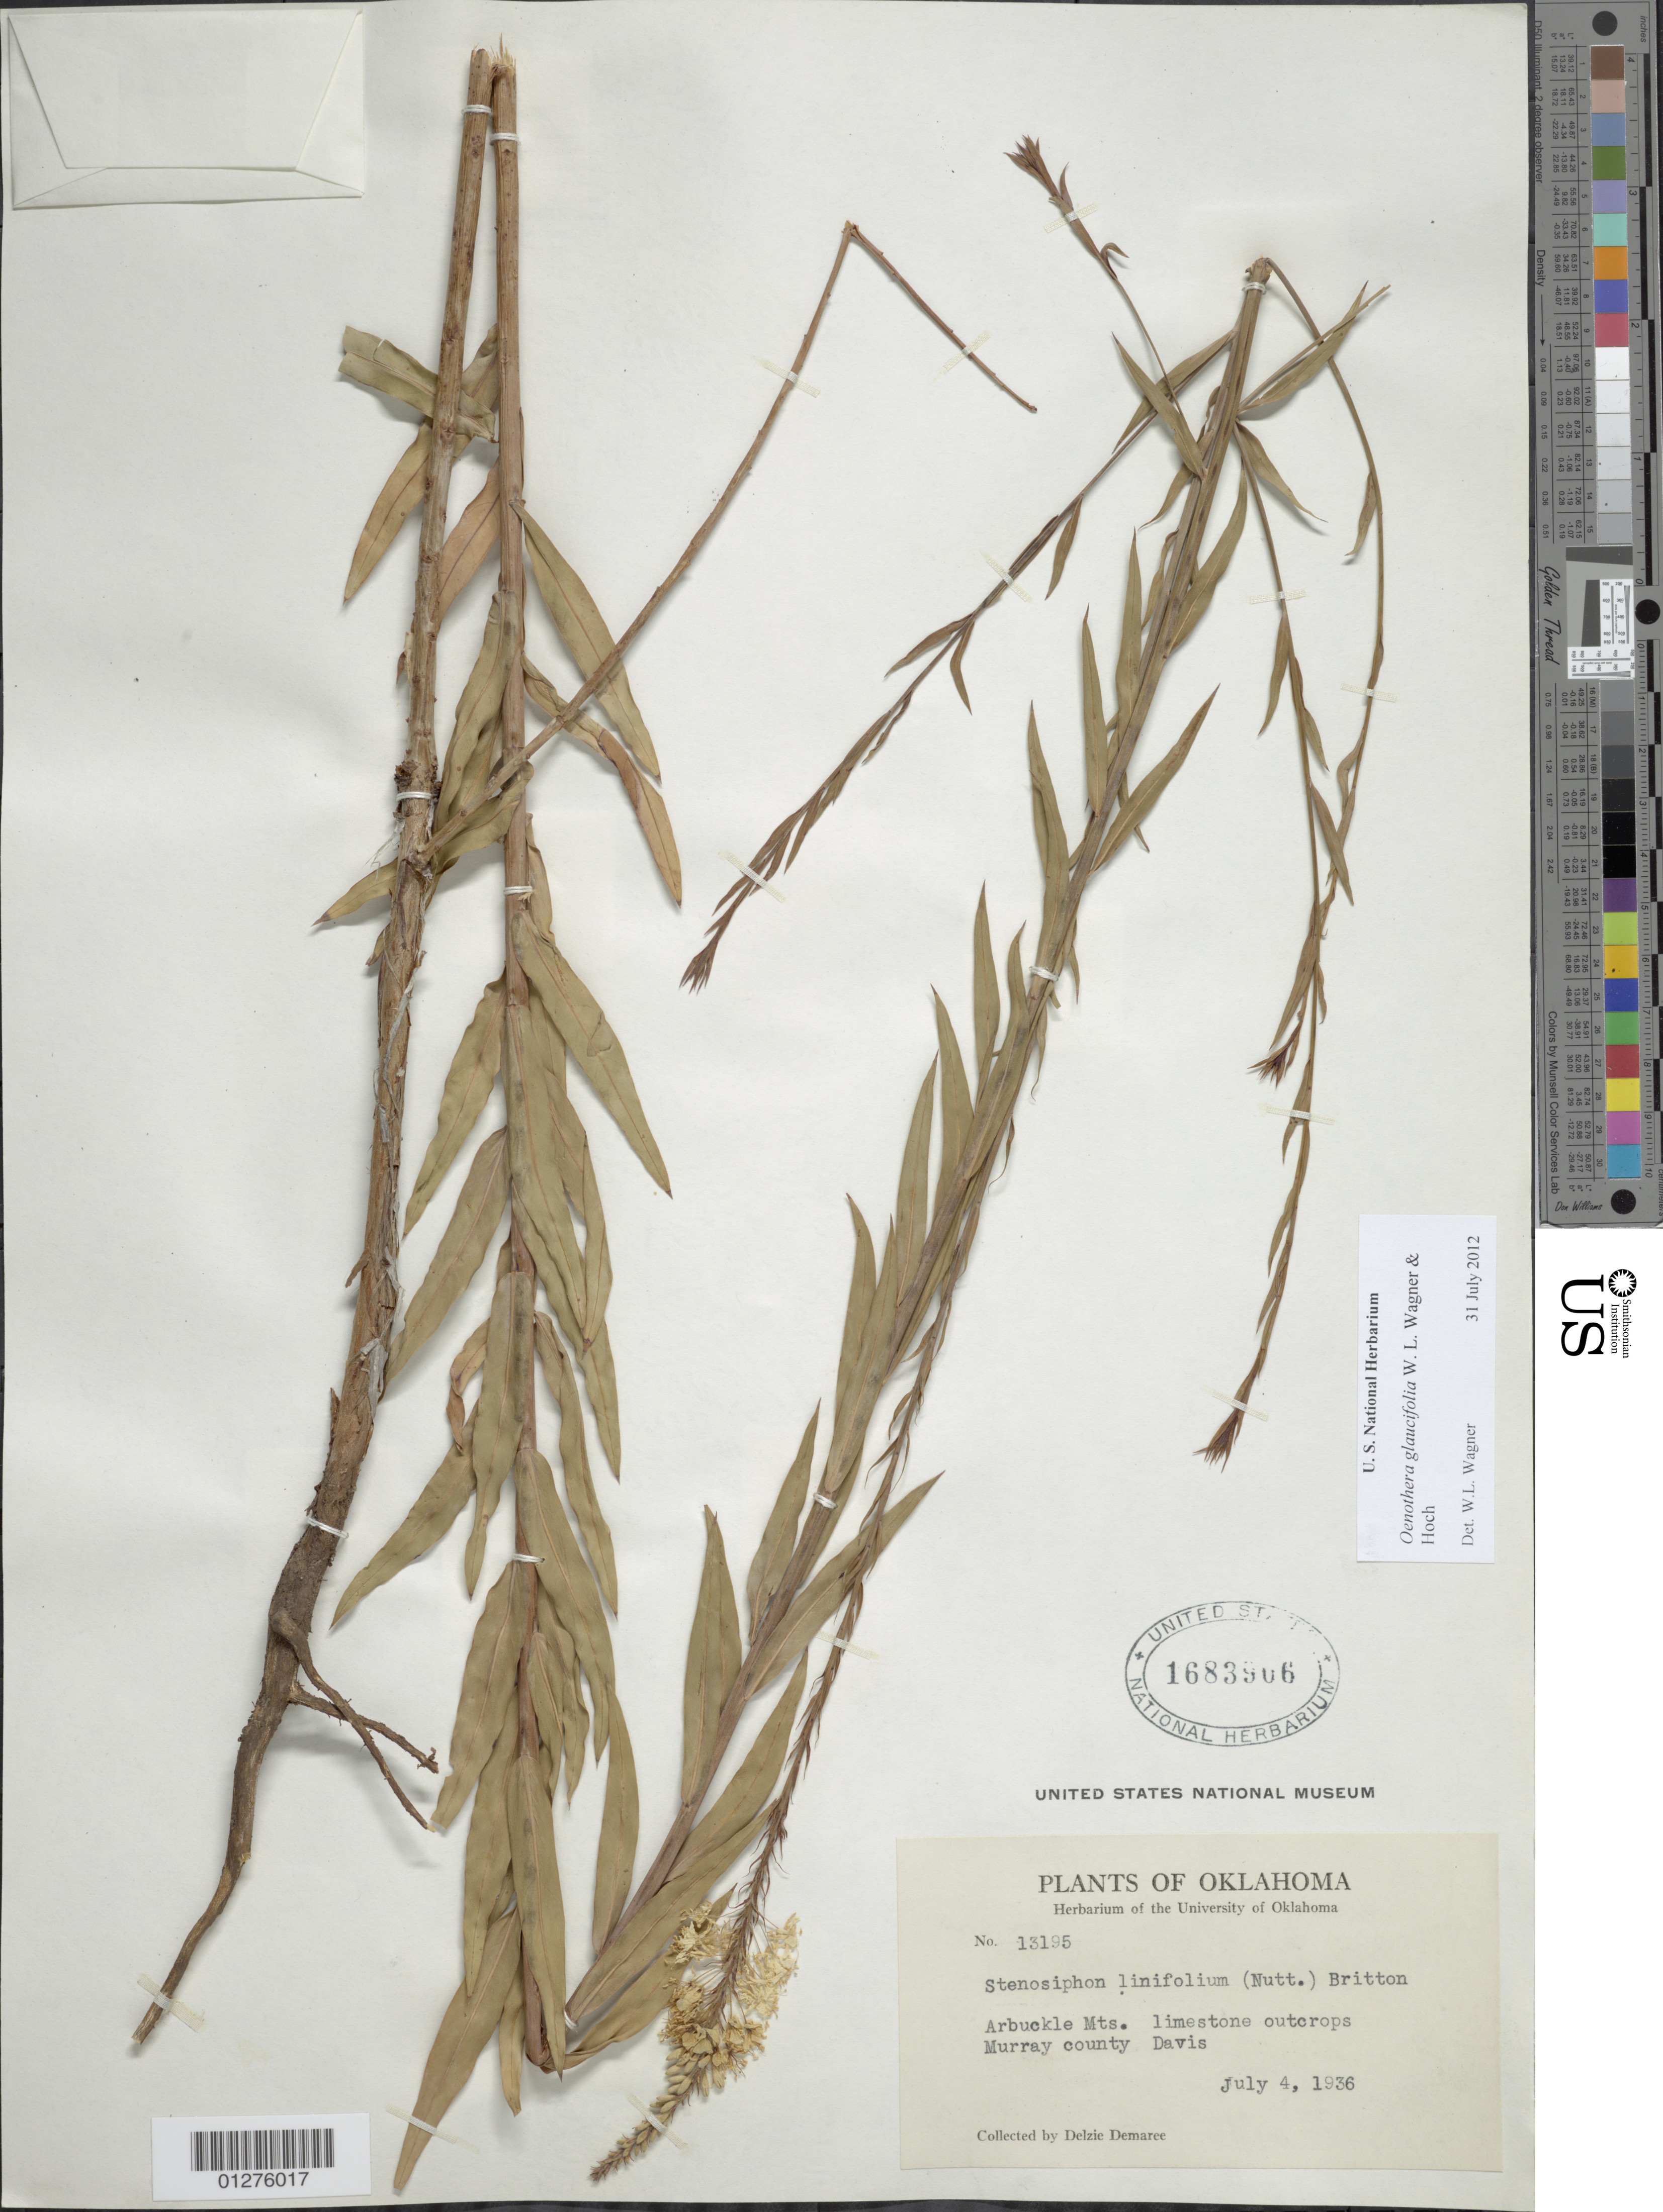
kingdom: Plantae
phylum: Tracheophyta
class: Magnoliopsida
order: Myrtales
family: Onagraceae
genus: Oenothera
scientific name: Oenothera glaucifolia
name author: W.L. Wagner & Hoch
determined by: Wagner, W. L., (BOT), Smithsonian Institution - National Museum of Natural History (UNITED STATES)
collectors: D. Demaree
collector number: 13195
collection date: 1936-07-04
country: United States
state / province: Oklahoma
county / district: Murray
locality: Arbuckle Mts. Davis.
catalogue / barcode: US 1683906